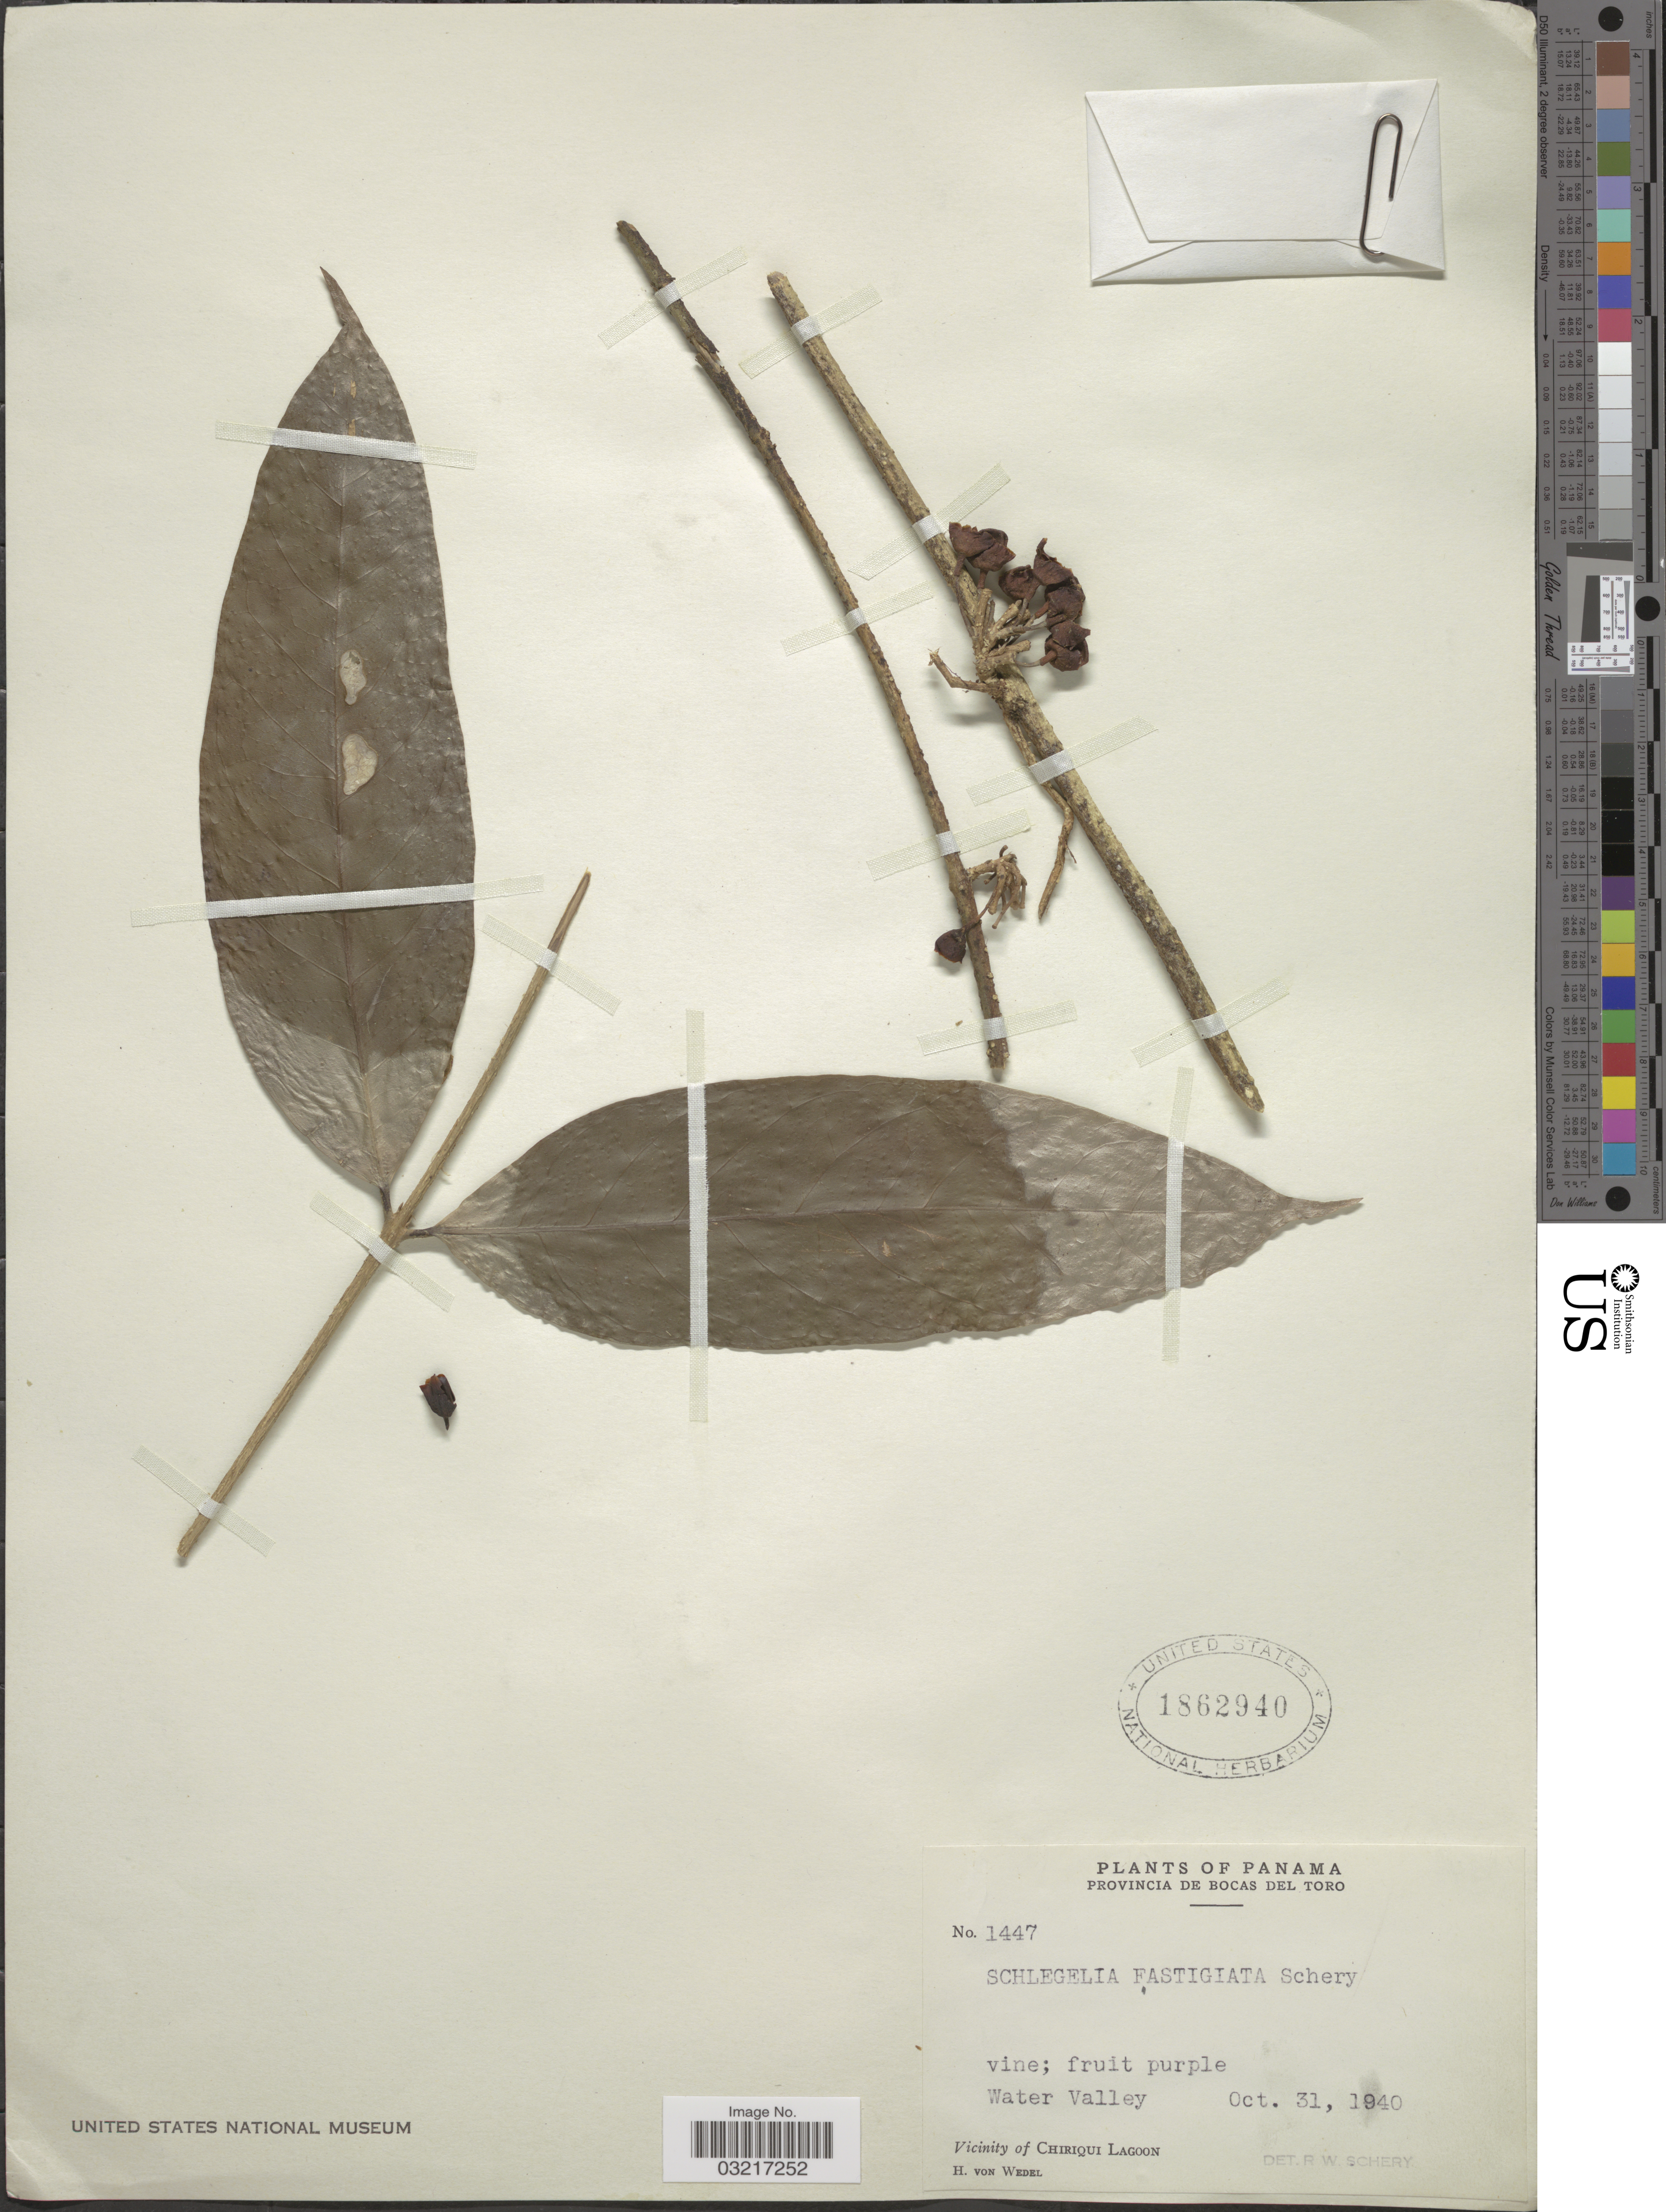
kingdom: Plantae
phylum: Tracheophyta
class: Magnoliopsida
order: Lamiales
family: Schlegeliaceae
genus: Schlegelia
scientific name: Schlegelia fastigiata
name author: Schery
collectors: H. von Wedel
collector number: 1447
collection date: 1940-10-31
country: Panama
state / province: Bocas del Toro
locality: Water Valley. Vicinity of Chiriqui Lagoon.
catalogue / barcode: US 1862940